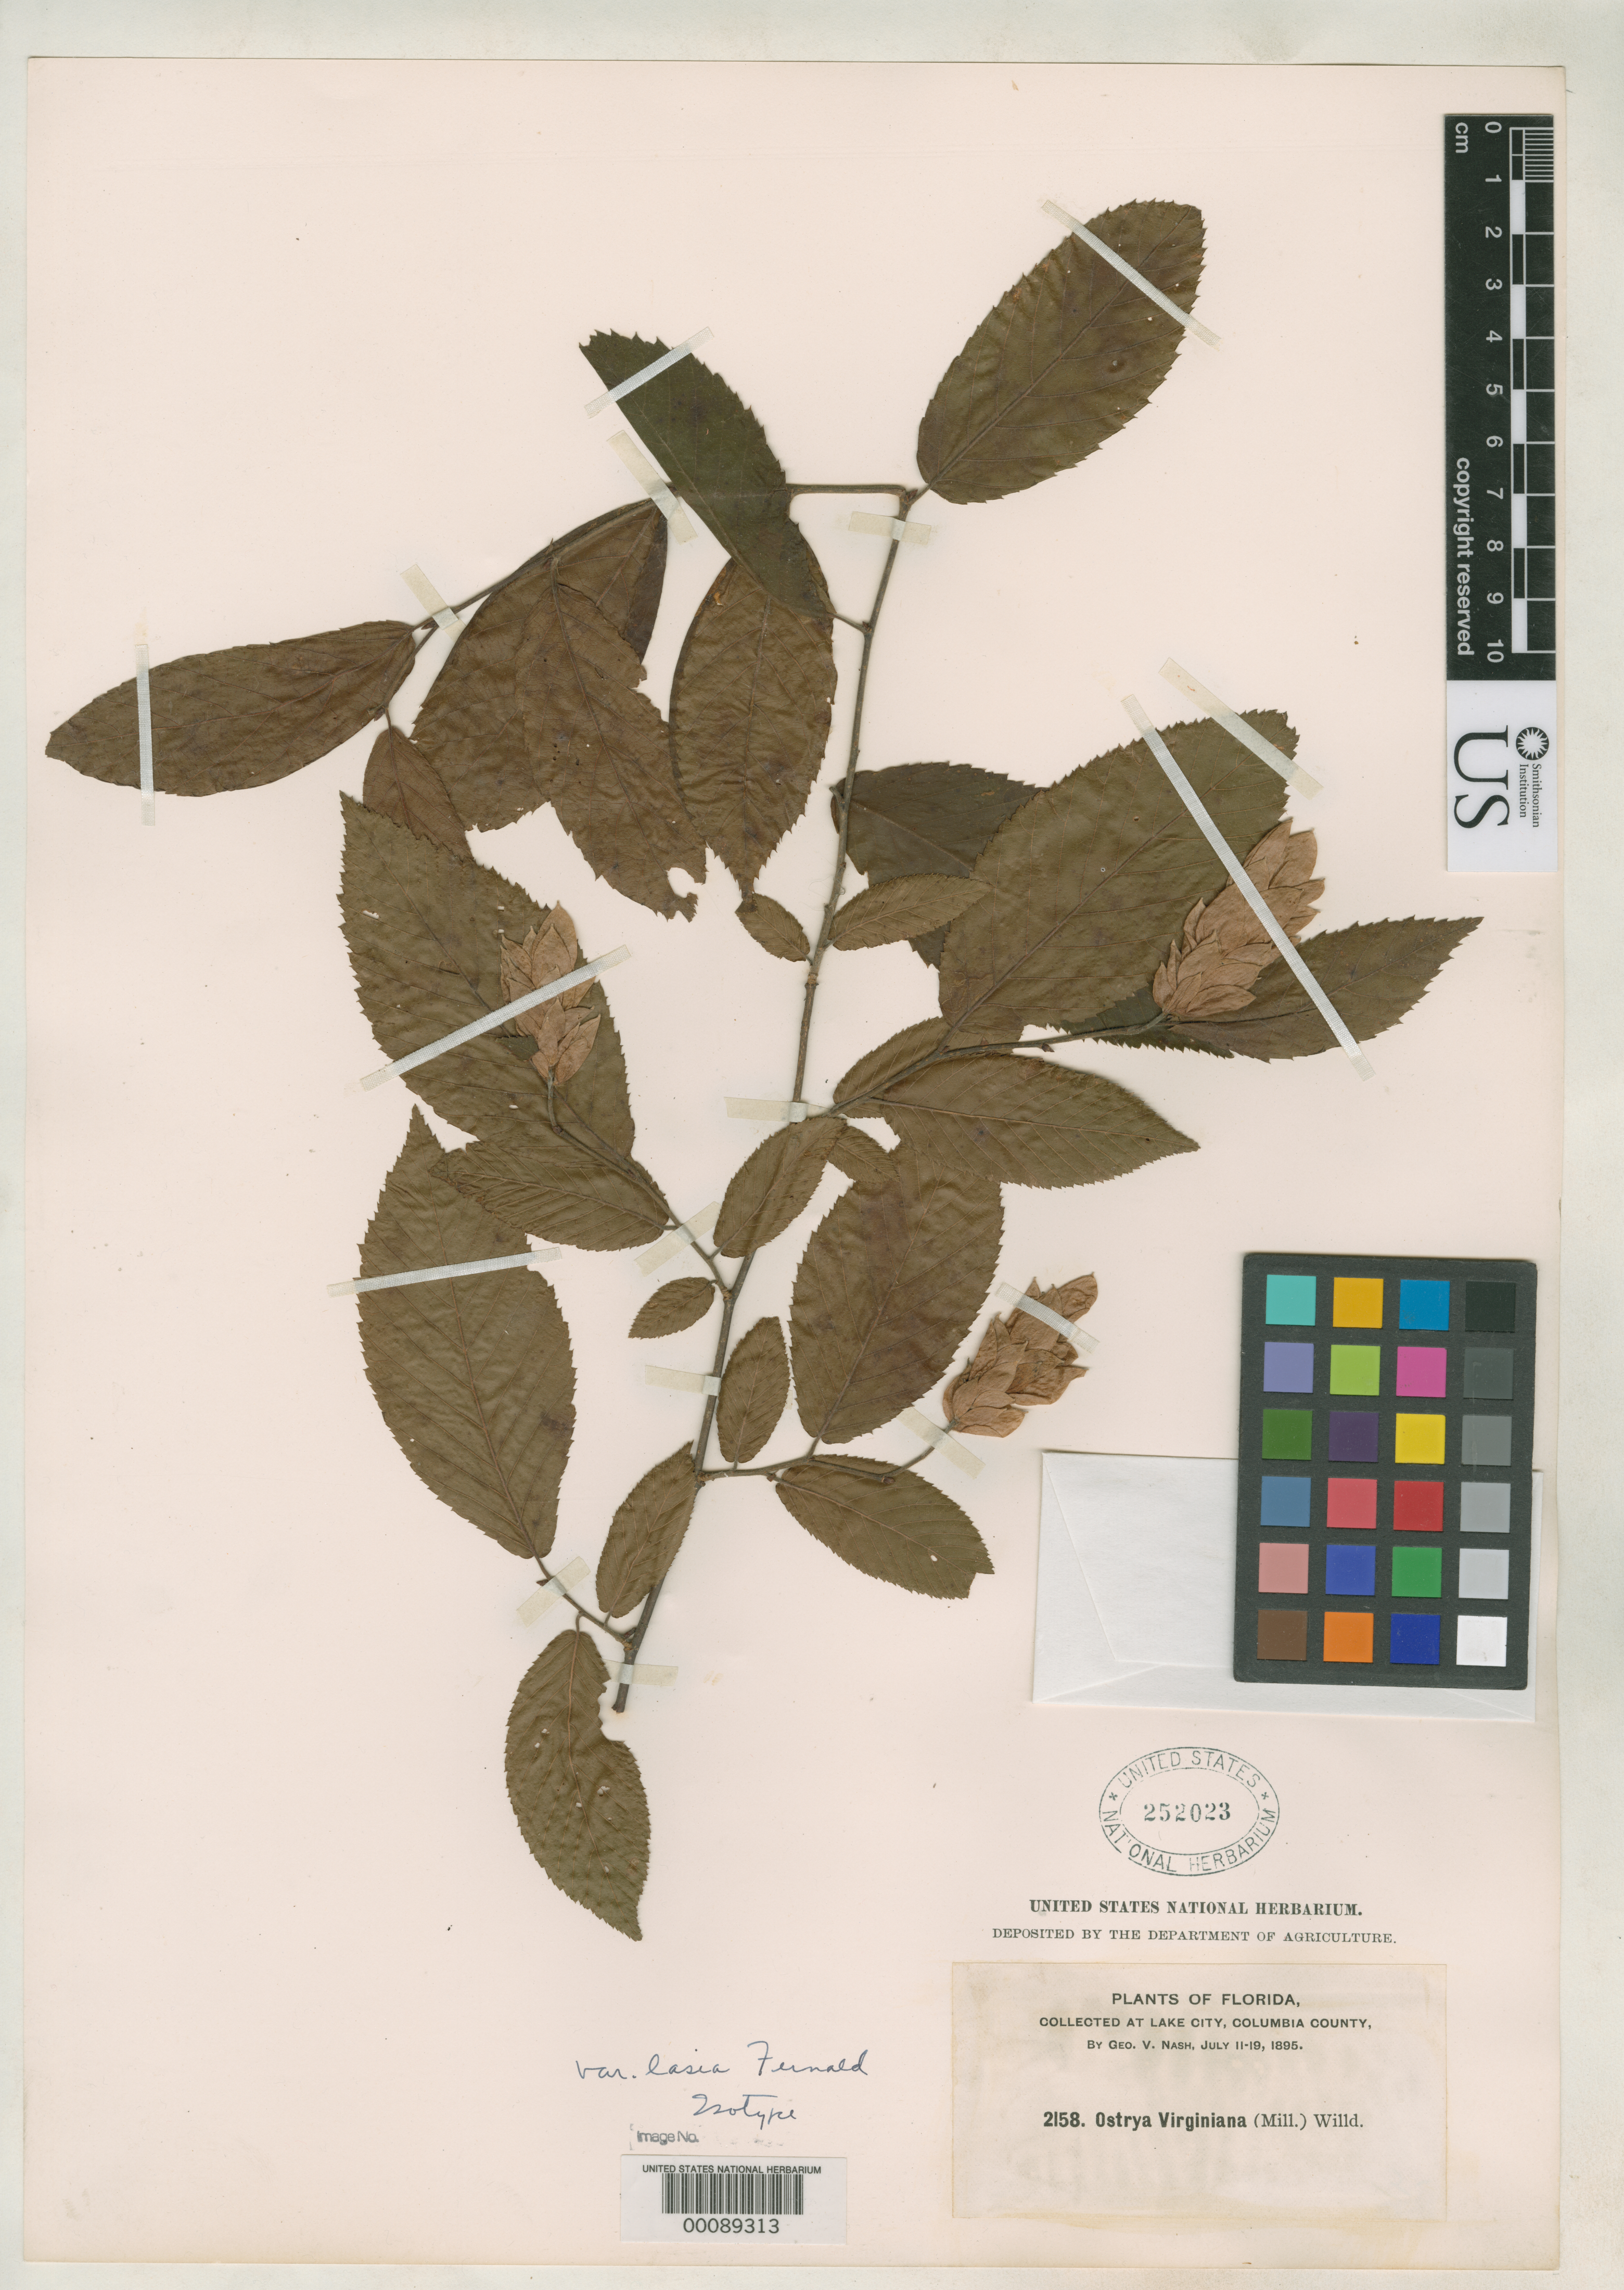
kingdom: Plantae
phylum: Tracheophyta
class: Magnoliopsida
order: Fagales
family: Betulaceae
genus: Ostrya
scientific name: Ostrya virginiana var. lasia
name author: Fernald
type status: Isotype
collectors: G. V. Nash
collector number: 2158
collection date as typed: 11 Jul 1895 to 19 Jul 1895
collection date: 1895-07-11/1895-07-19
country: United States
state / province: Florida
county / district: Columbia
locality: Lake City.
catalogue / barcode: US 252023